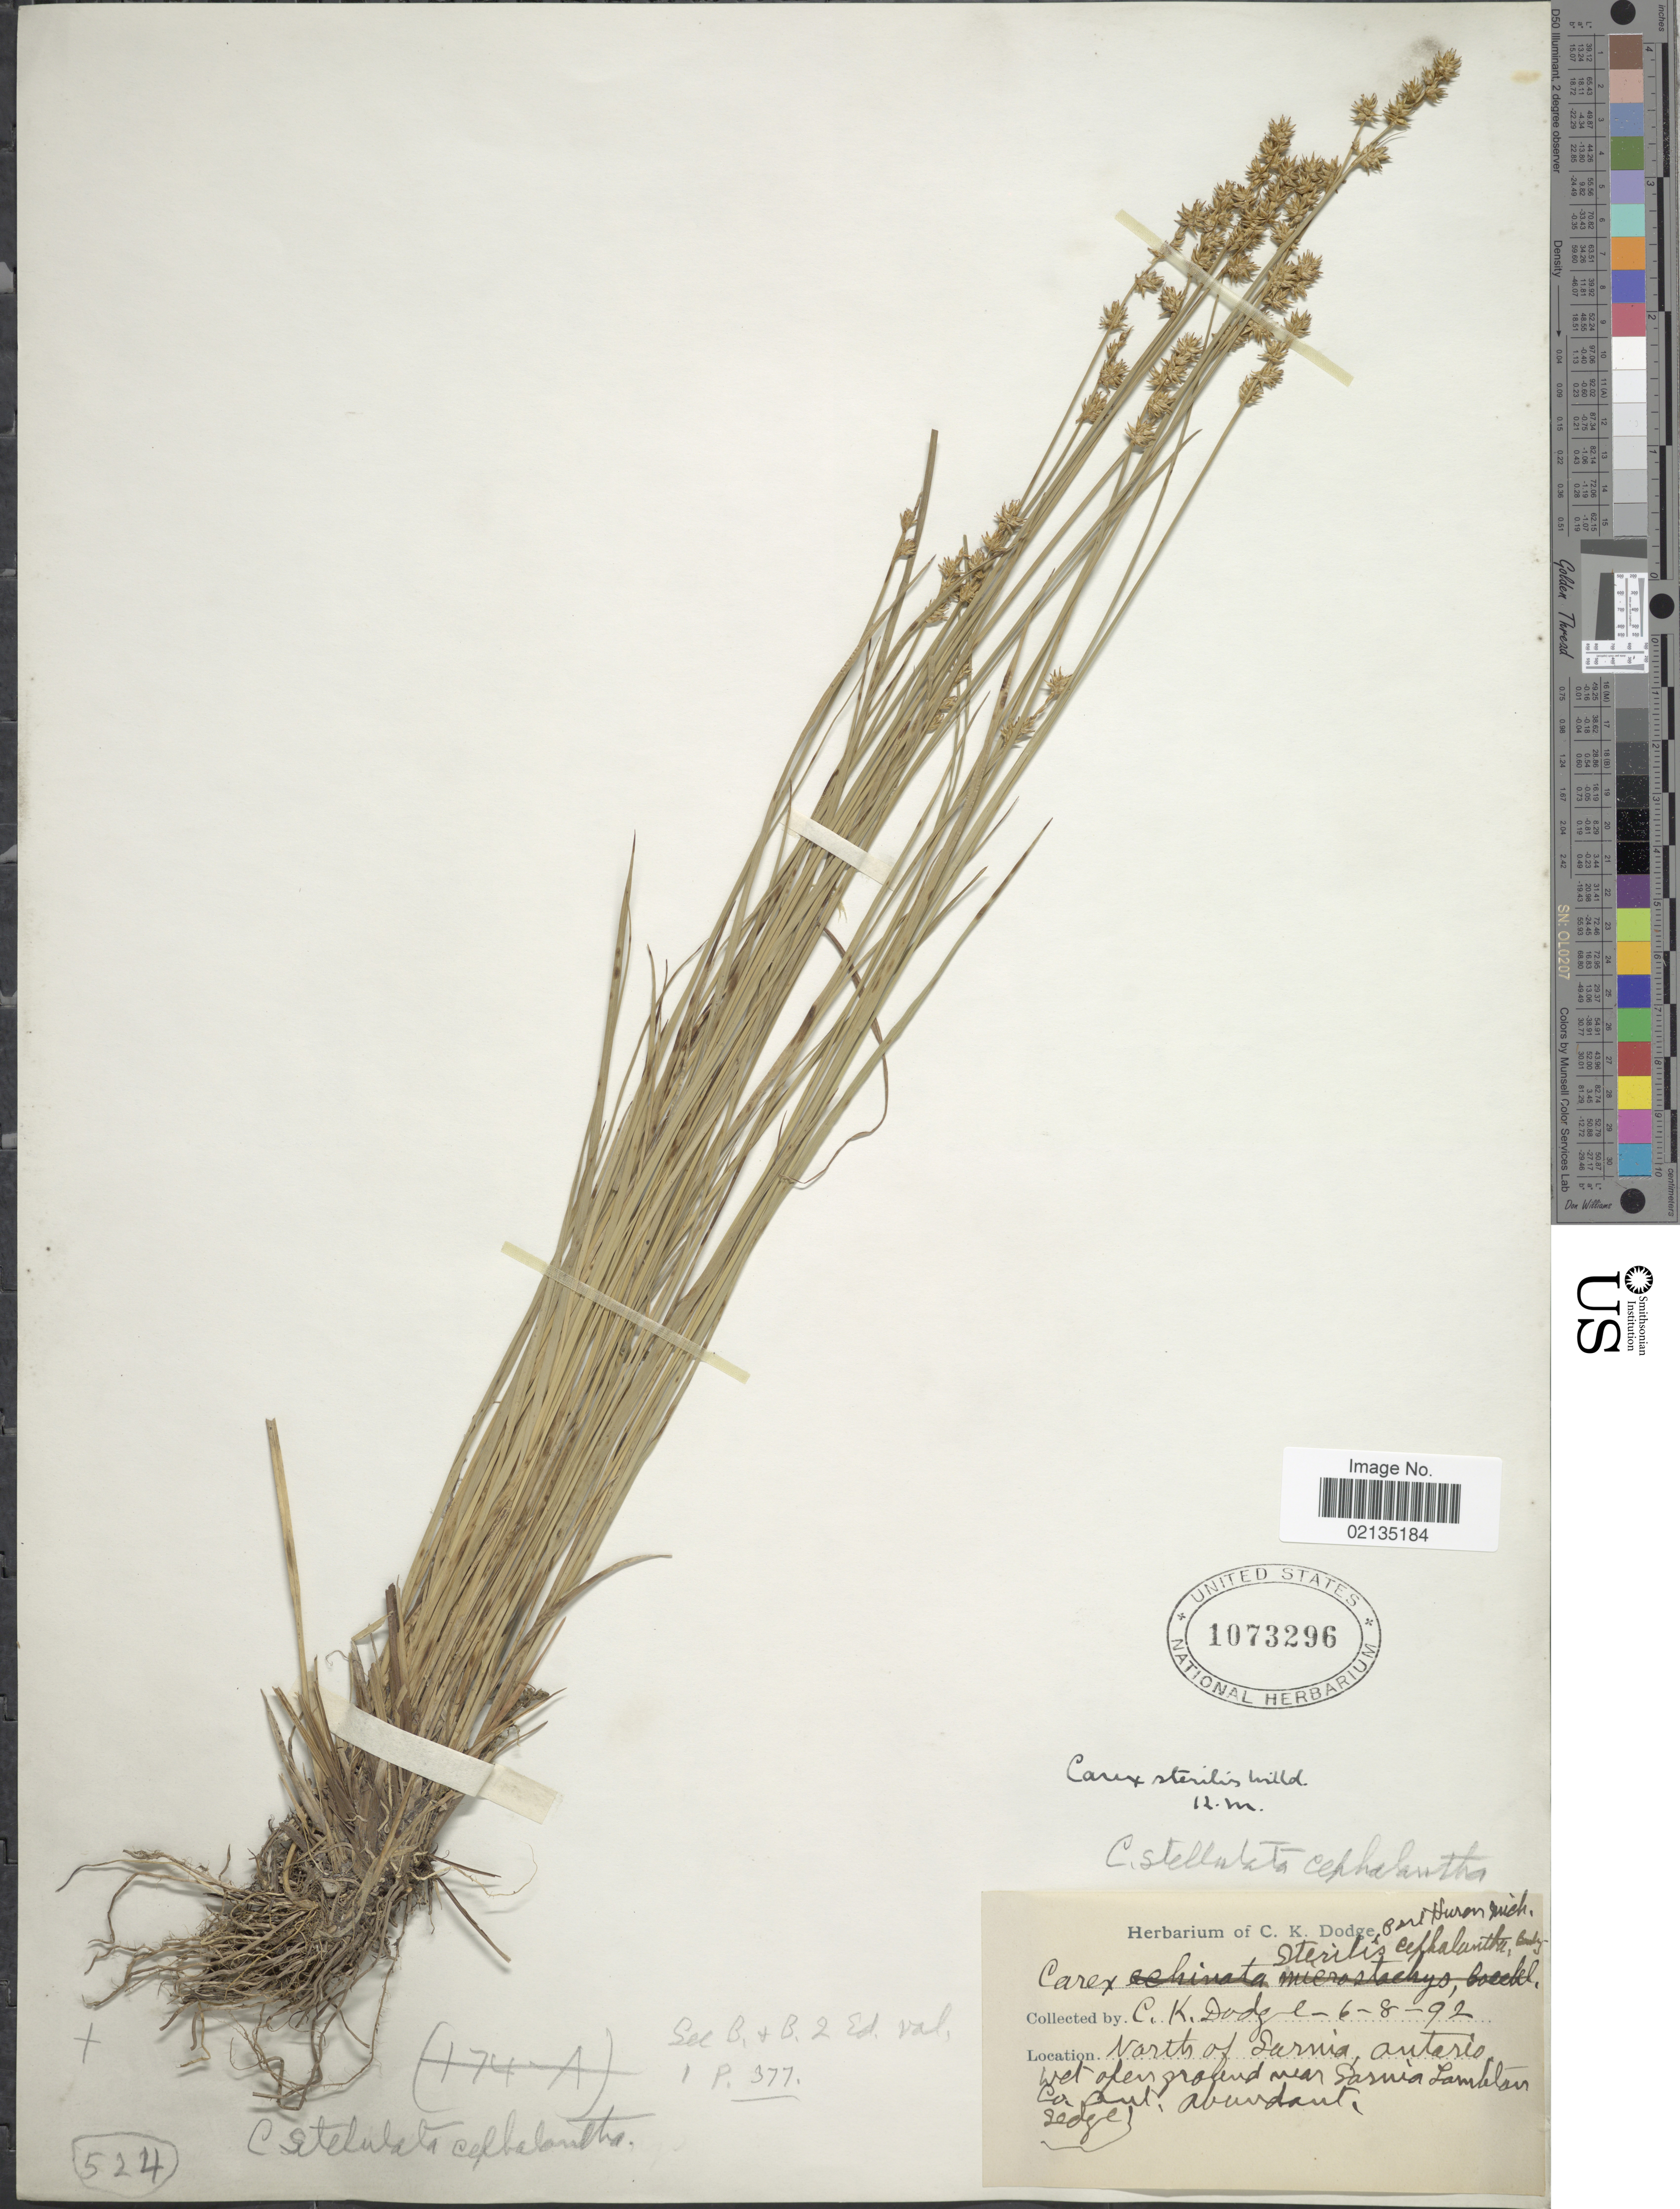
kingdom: Plantae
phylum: Tracheophyta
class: Liliopsida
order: Poales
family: Cyperaceae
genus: Carex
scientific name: Carex sterilis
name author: Willd.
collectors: C. Dodge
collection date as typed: Transcribed d/m/y: 8/6/92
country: Canada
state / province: Ontario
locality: North of Sarnia, Ontario. wet ground near Sarnia Lambton Co.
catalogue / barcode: US 1073296